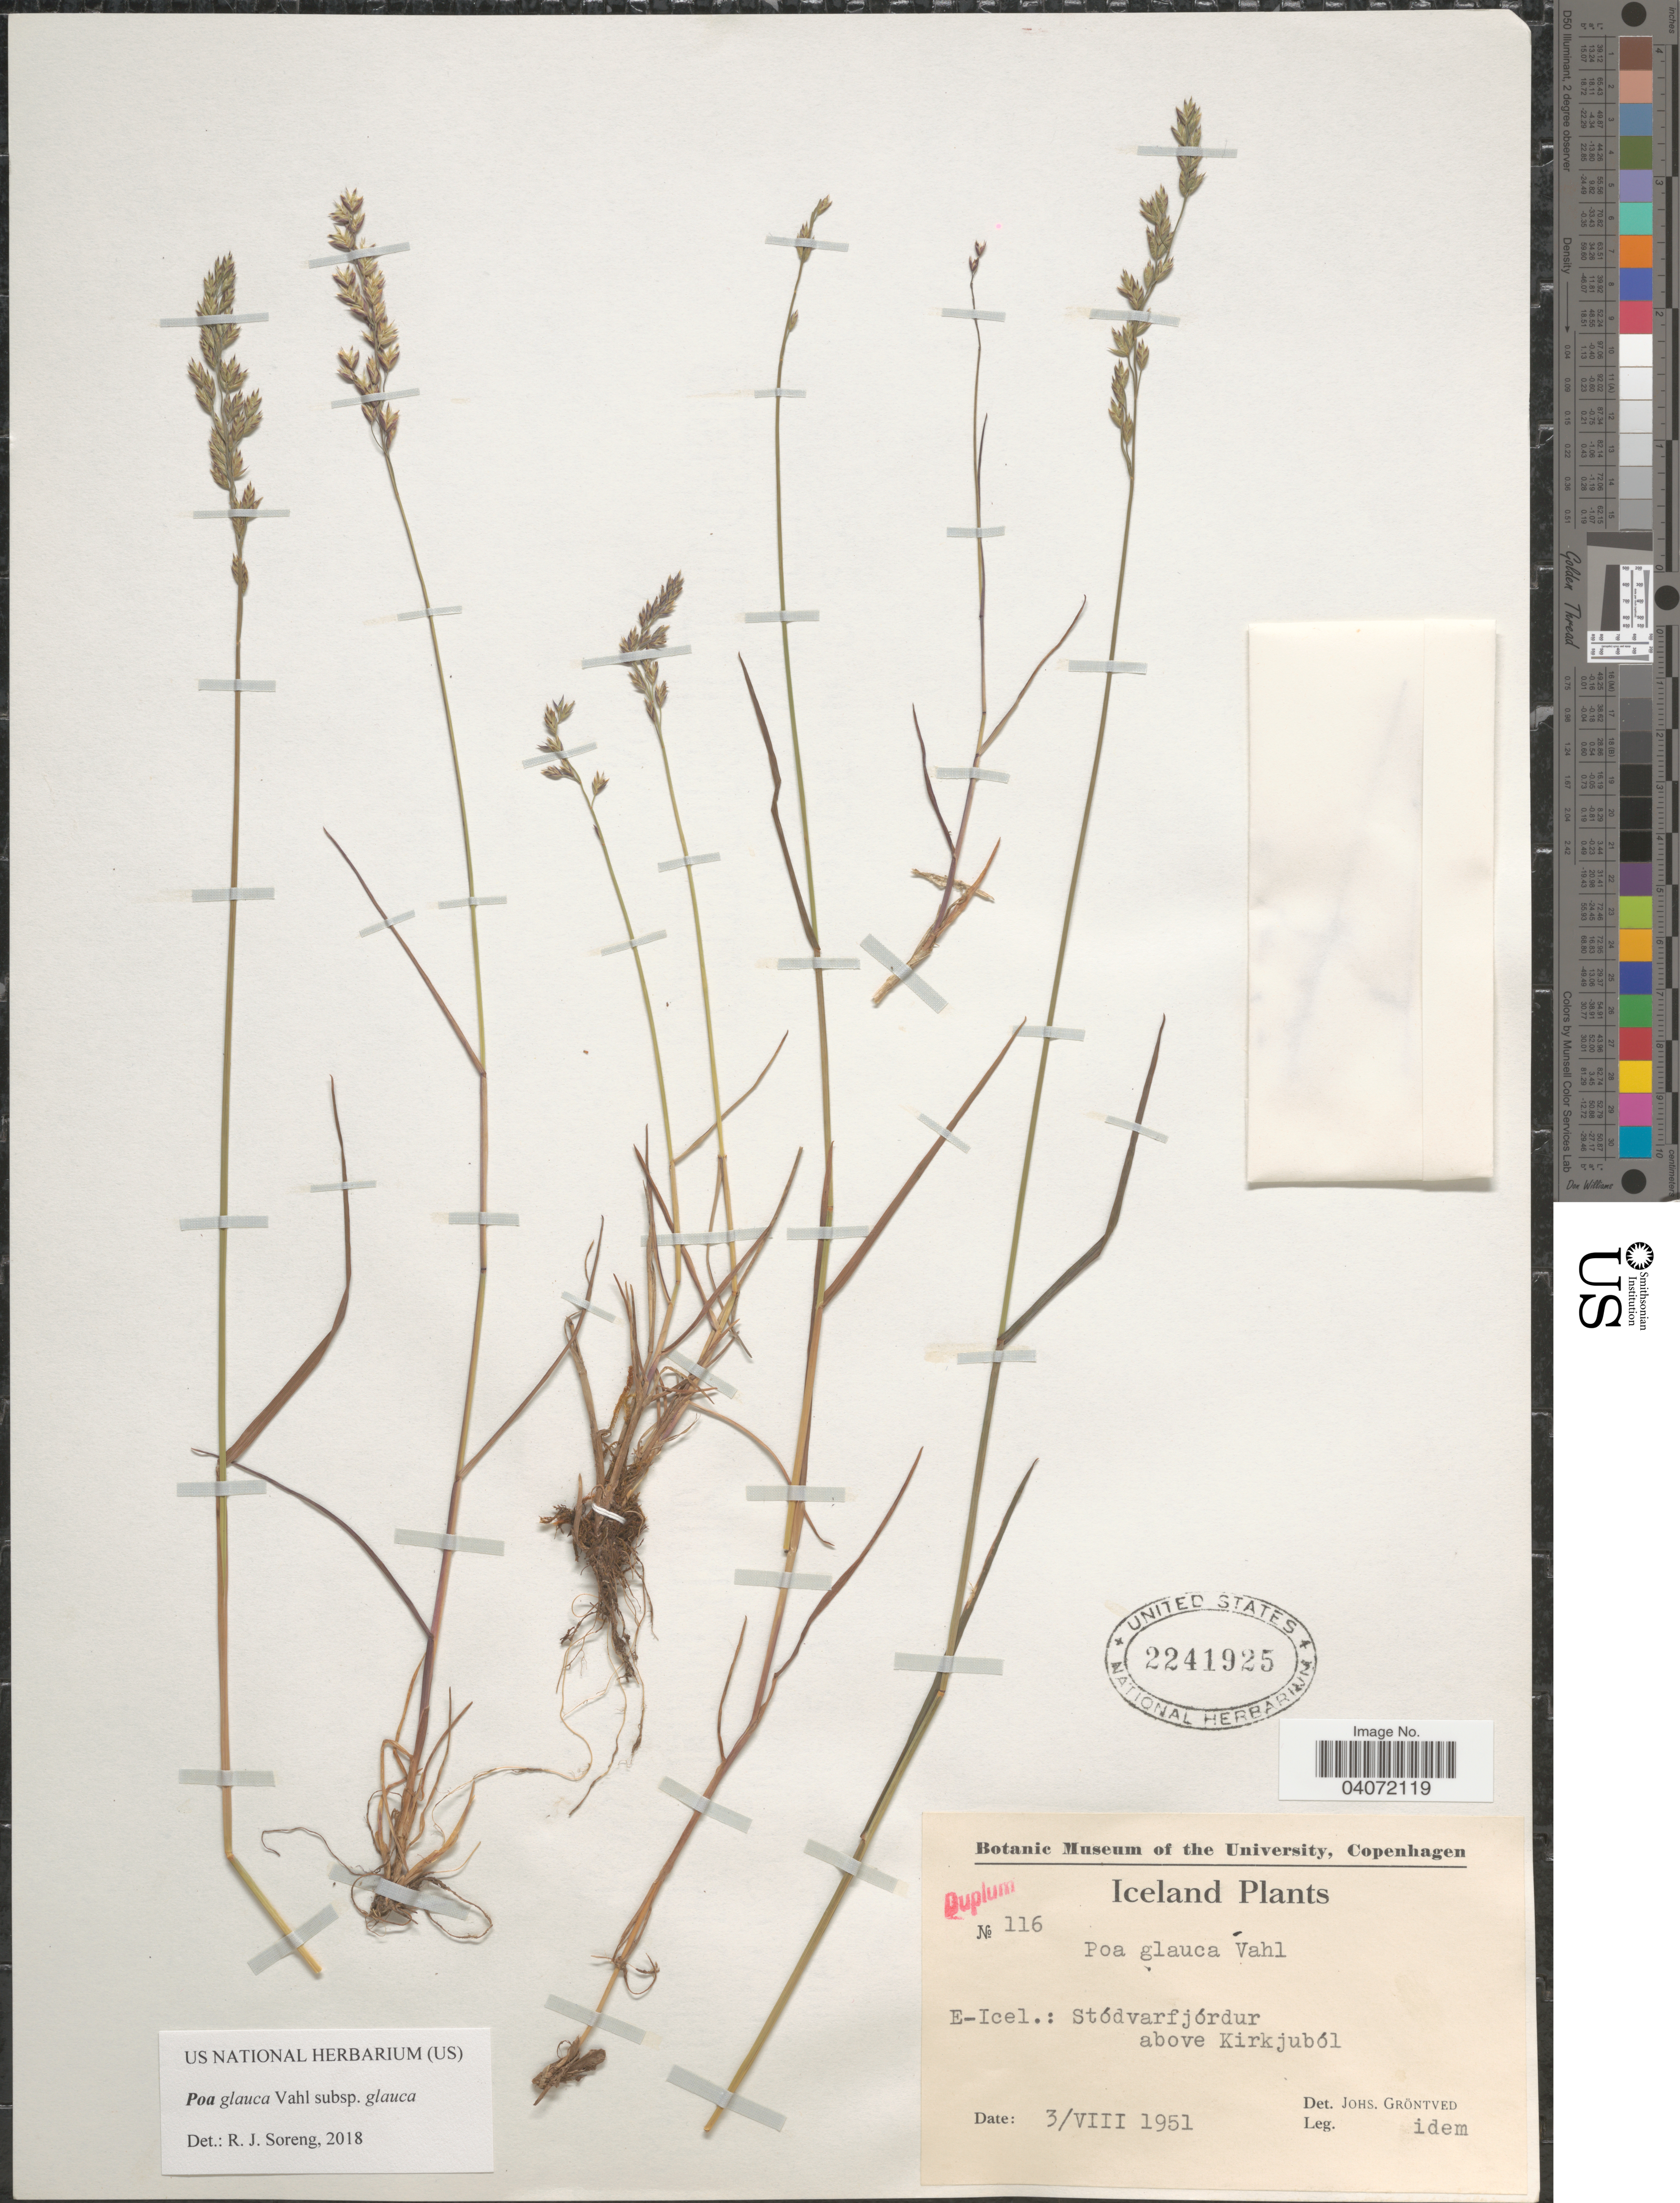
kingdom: Plantae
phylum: Tracheophyta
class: Liliopsida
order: Poales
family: Poaceae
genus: Poa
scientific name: Poa glauca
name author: Vahl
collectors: J. Gröntved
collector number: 116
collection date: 1951-08-03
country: Iceland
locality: E-Icel.: Stódvarfjórdur above Kirkjuból.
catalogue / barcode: US 2241925